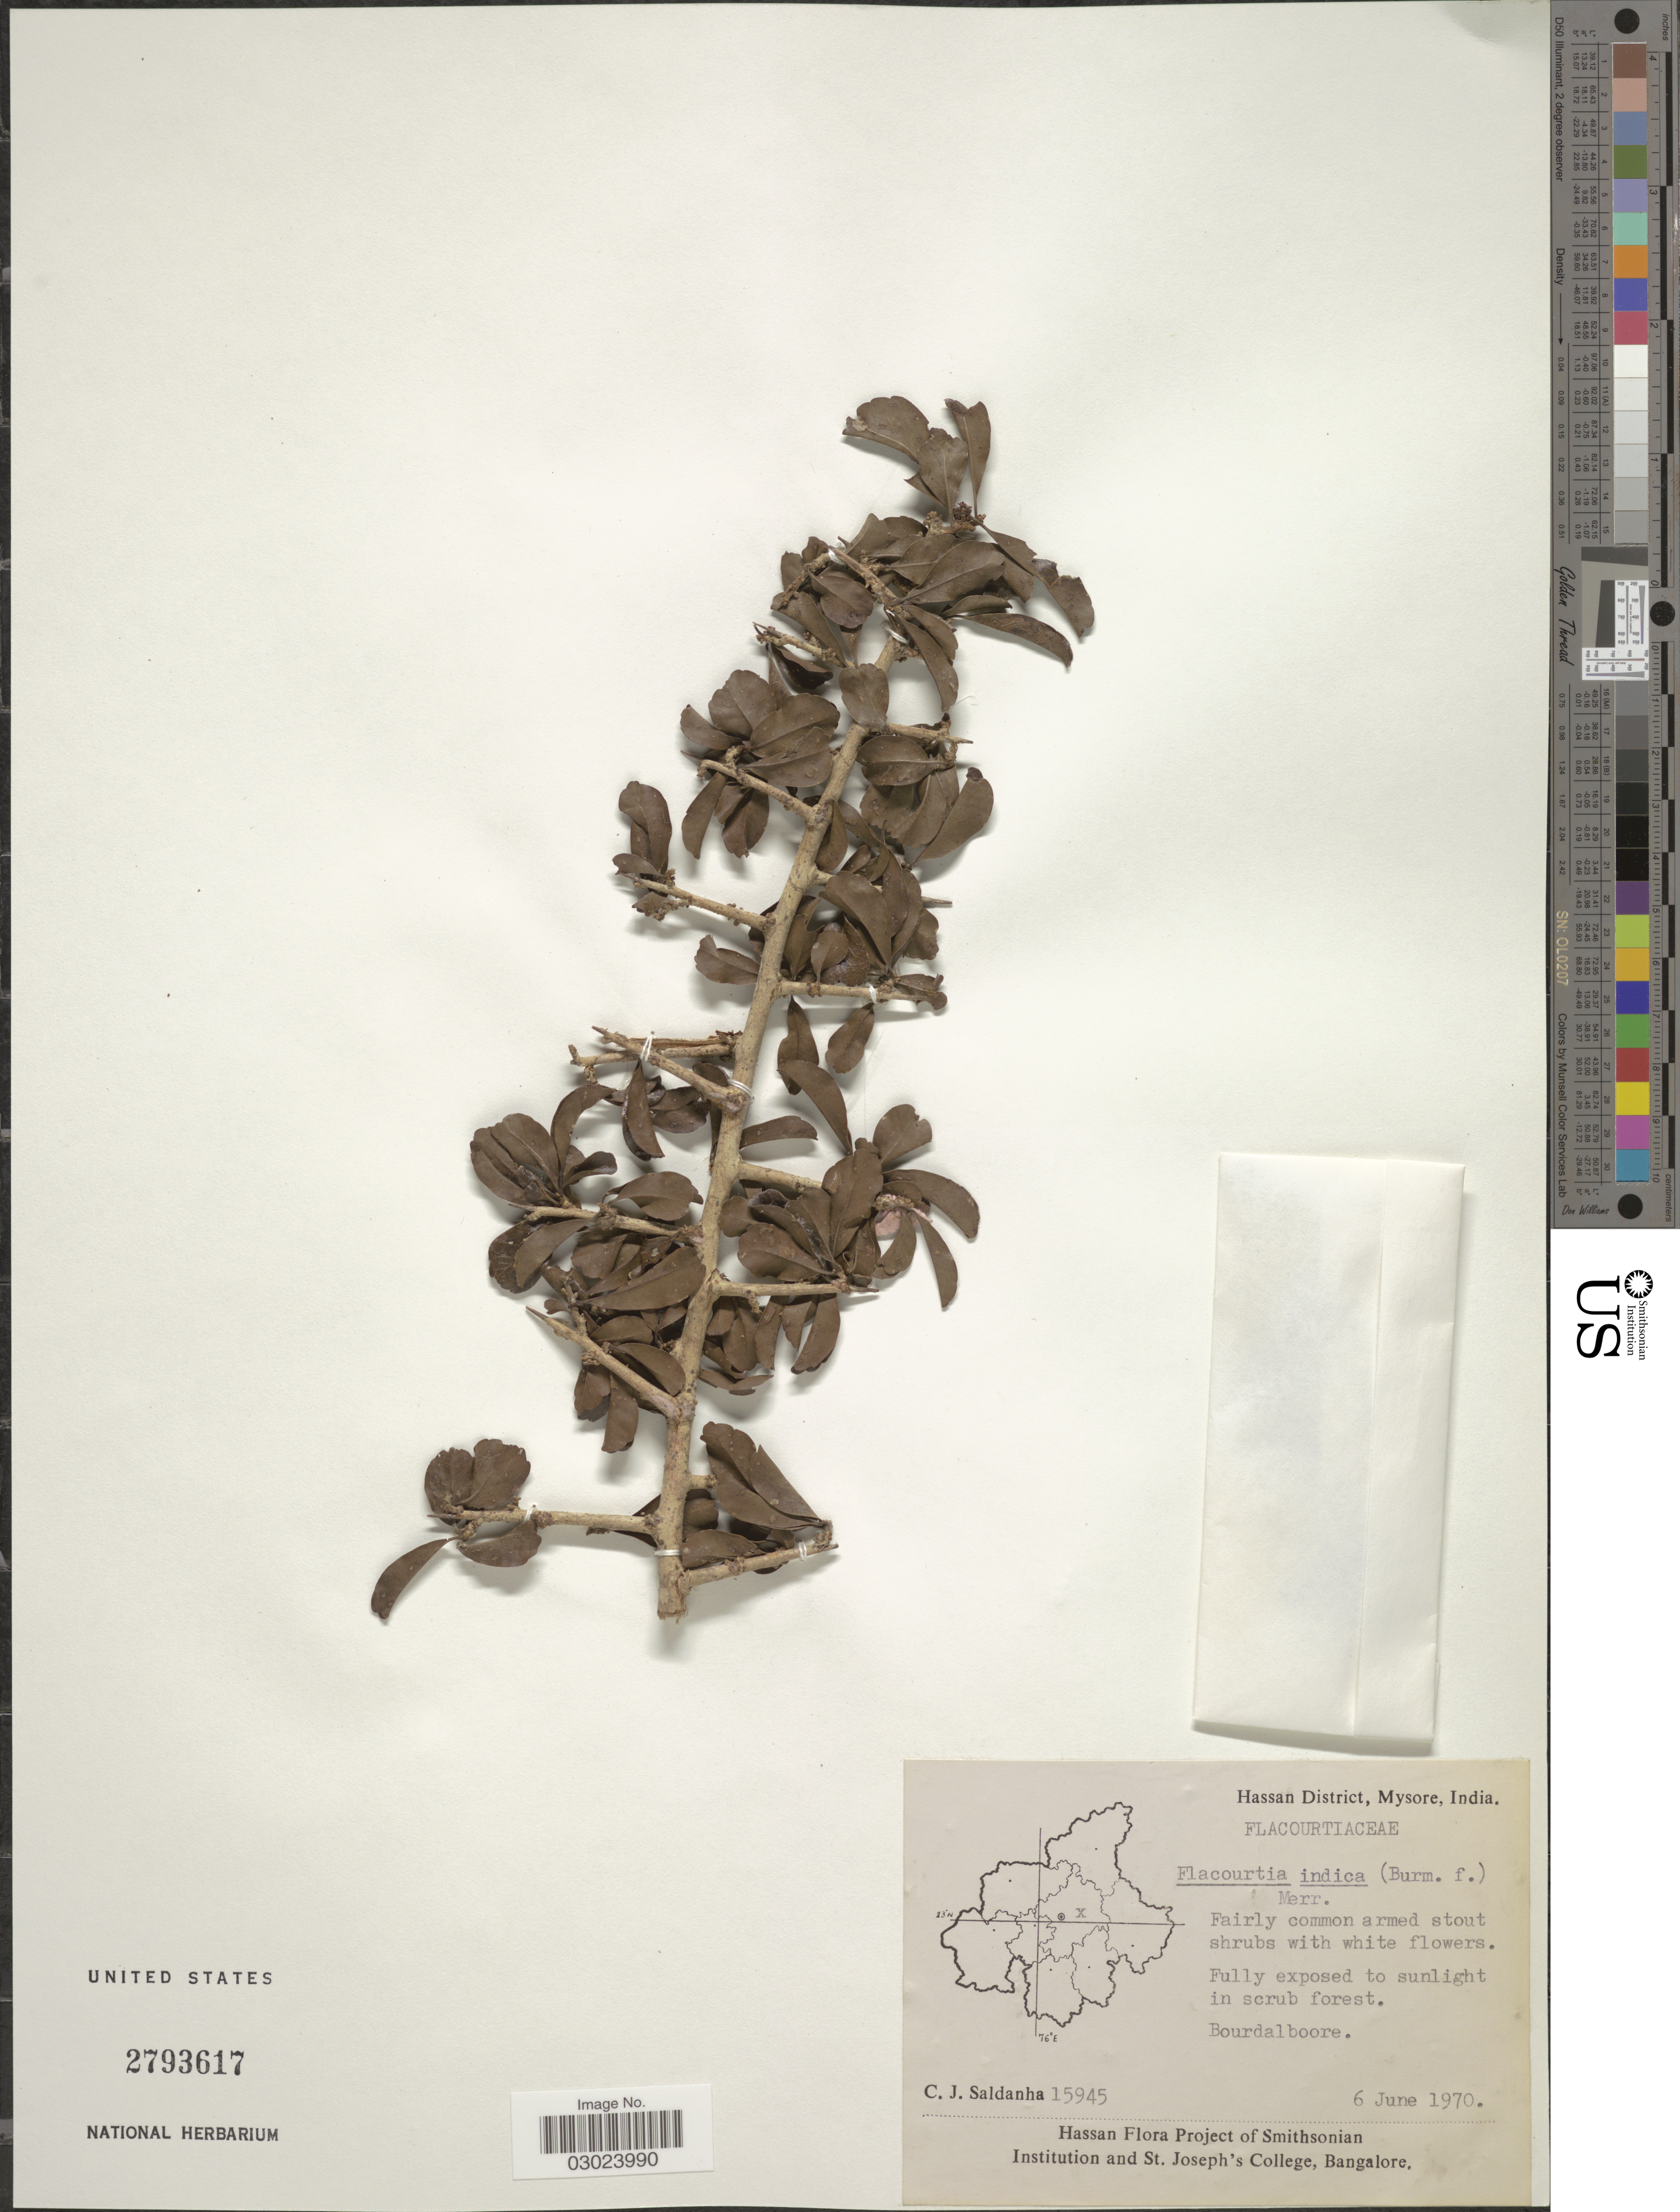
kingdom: Plantae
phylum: Tracheophyta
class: Magnoliopsida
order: Malpighiales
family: Salicaceae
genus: Flacourtia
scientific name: Flacourtia indica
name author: (Burm. f.) Merr.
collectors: C. J. Saldanha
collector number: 15945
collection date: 1970-06-06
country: India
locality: Hassan District, Mysore. Bourdalboore.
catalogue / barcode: US 2793617